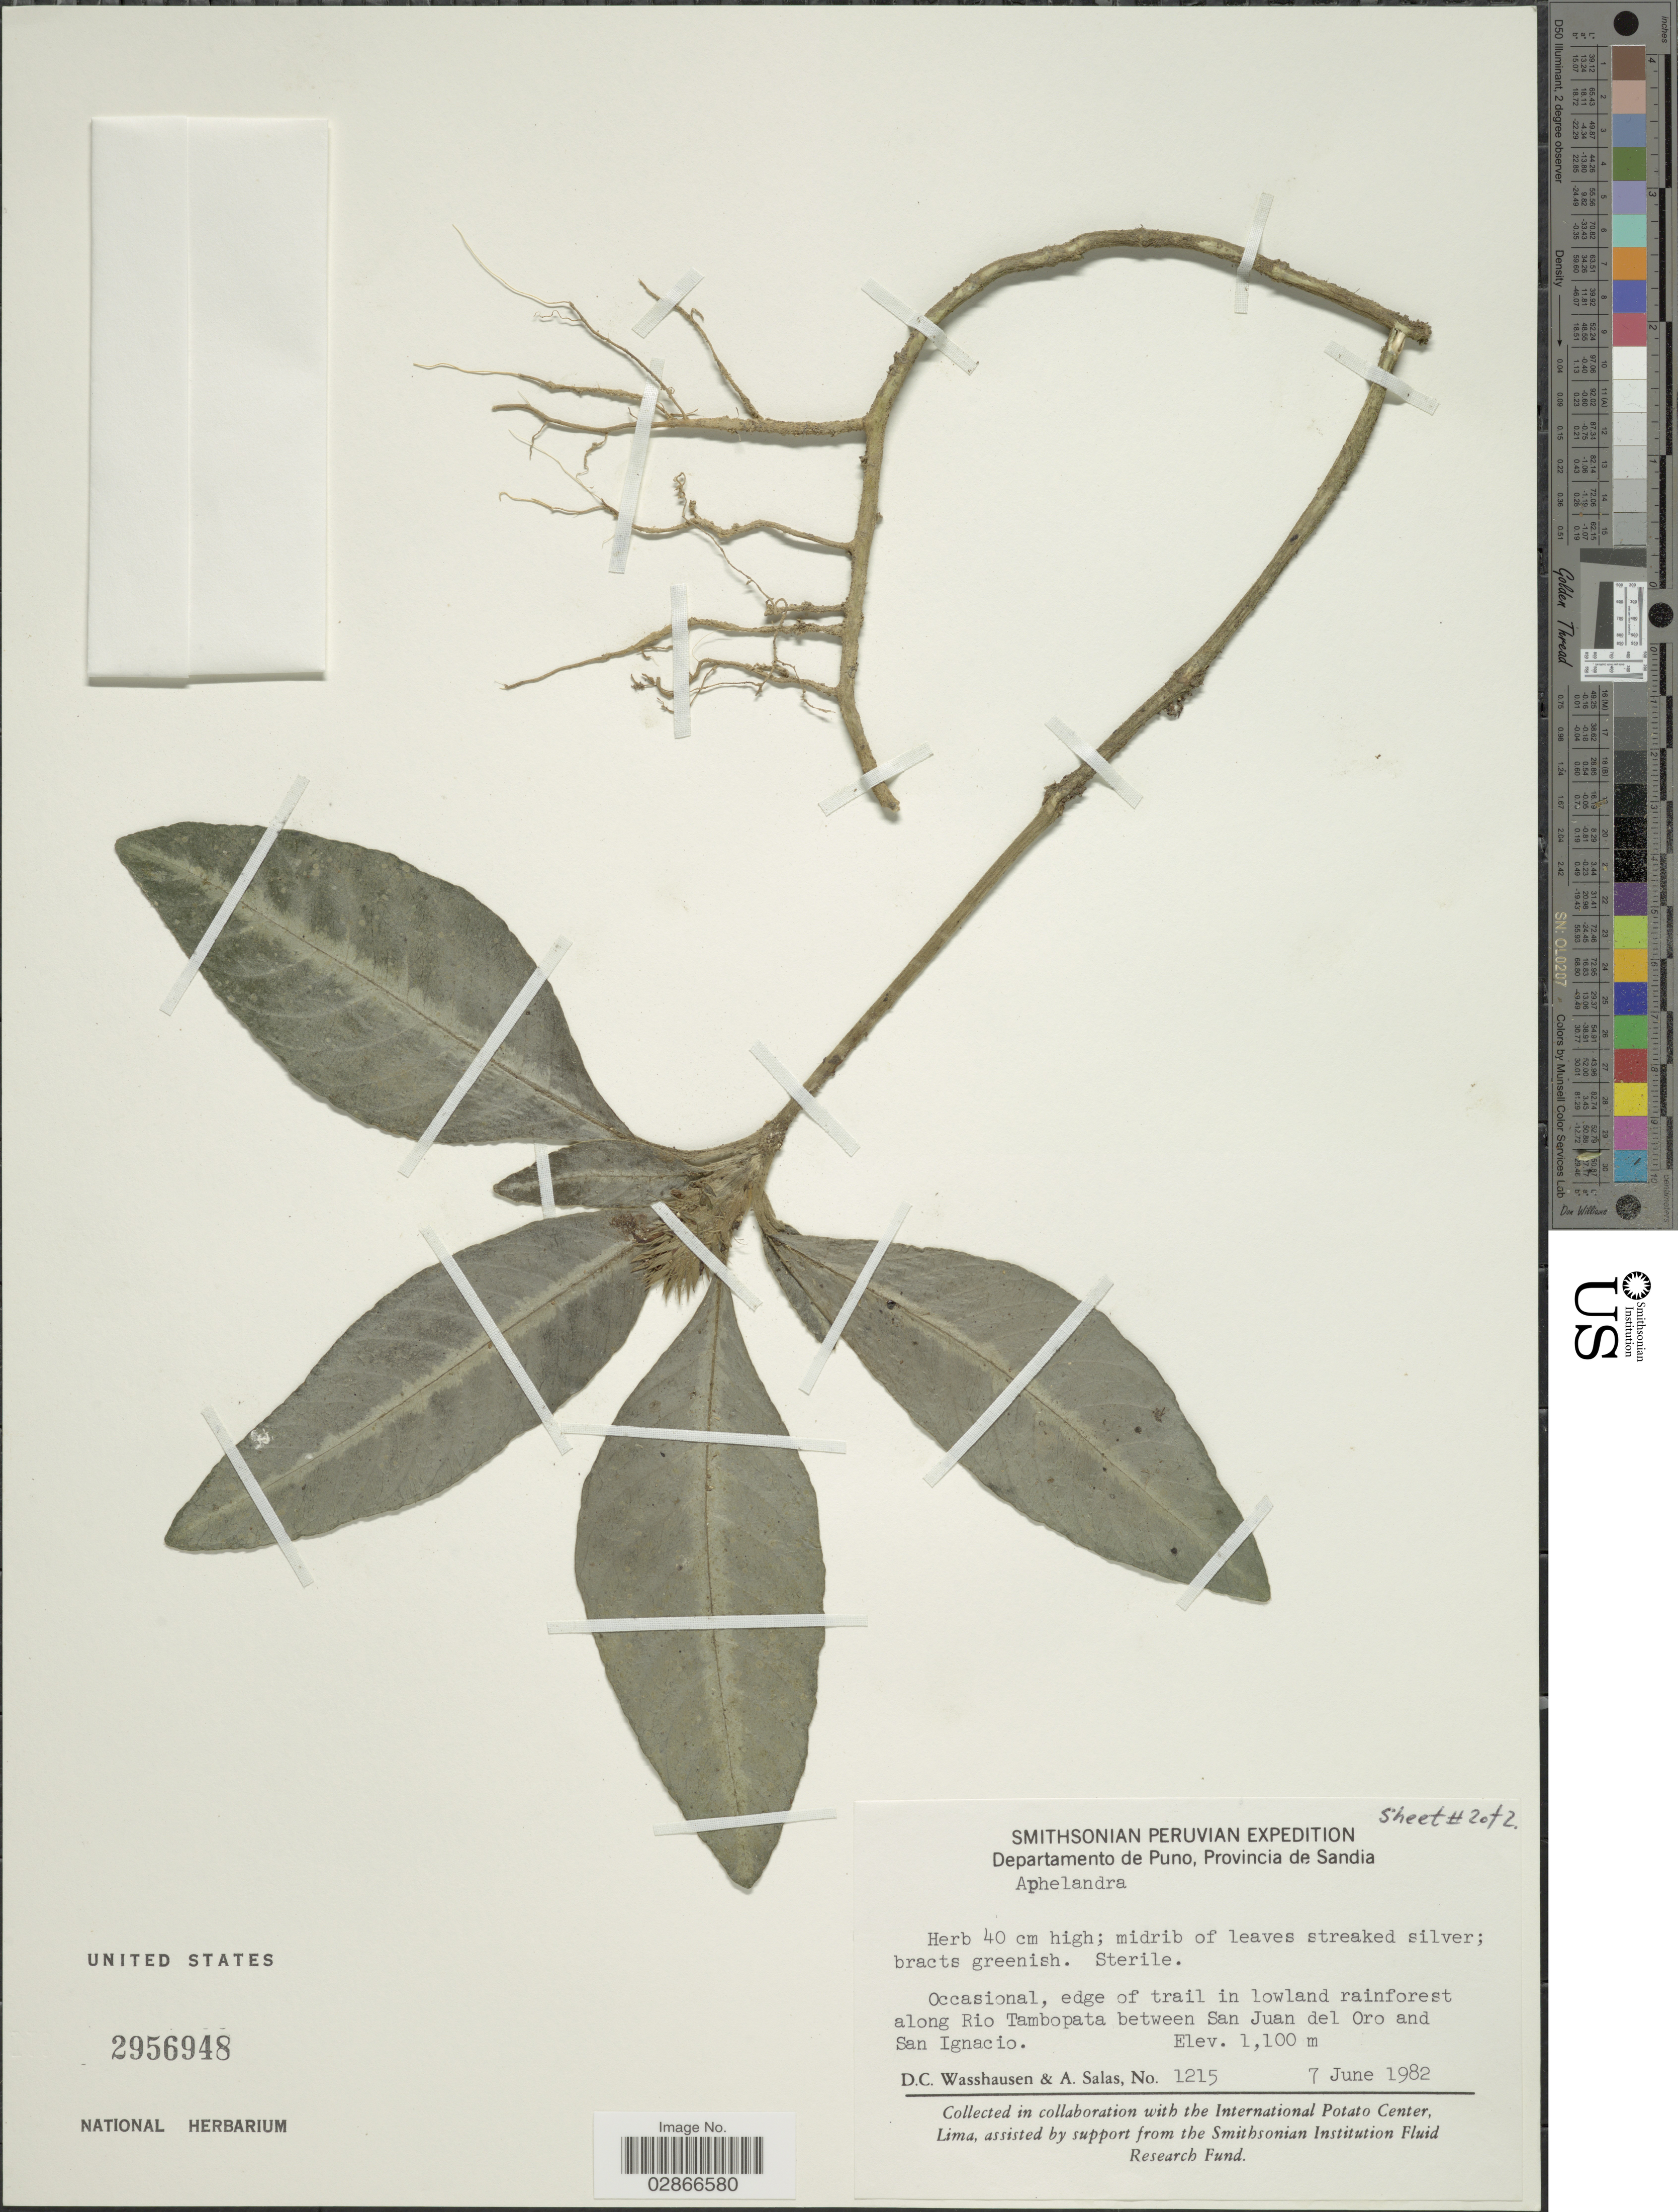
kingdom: Plantae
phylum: Tracheophyta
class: Magnoliopsida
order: Lamiales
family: Acanthaceae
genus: Aphelandra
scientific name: Aphelandra caput-medusae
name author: Lindau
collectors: D. C. Wasshausen & A. Salas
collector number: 1215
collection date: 1982-06-07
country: Peru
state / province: Puno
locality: Departamento de Puno, Provincia de Sandia. Along Rio Tambopata between San Juan del Oro and San Ignacio.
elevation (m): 1100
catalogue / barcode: US 2956948